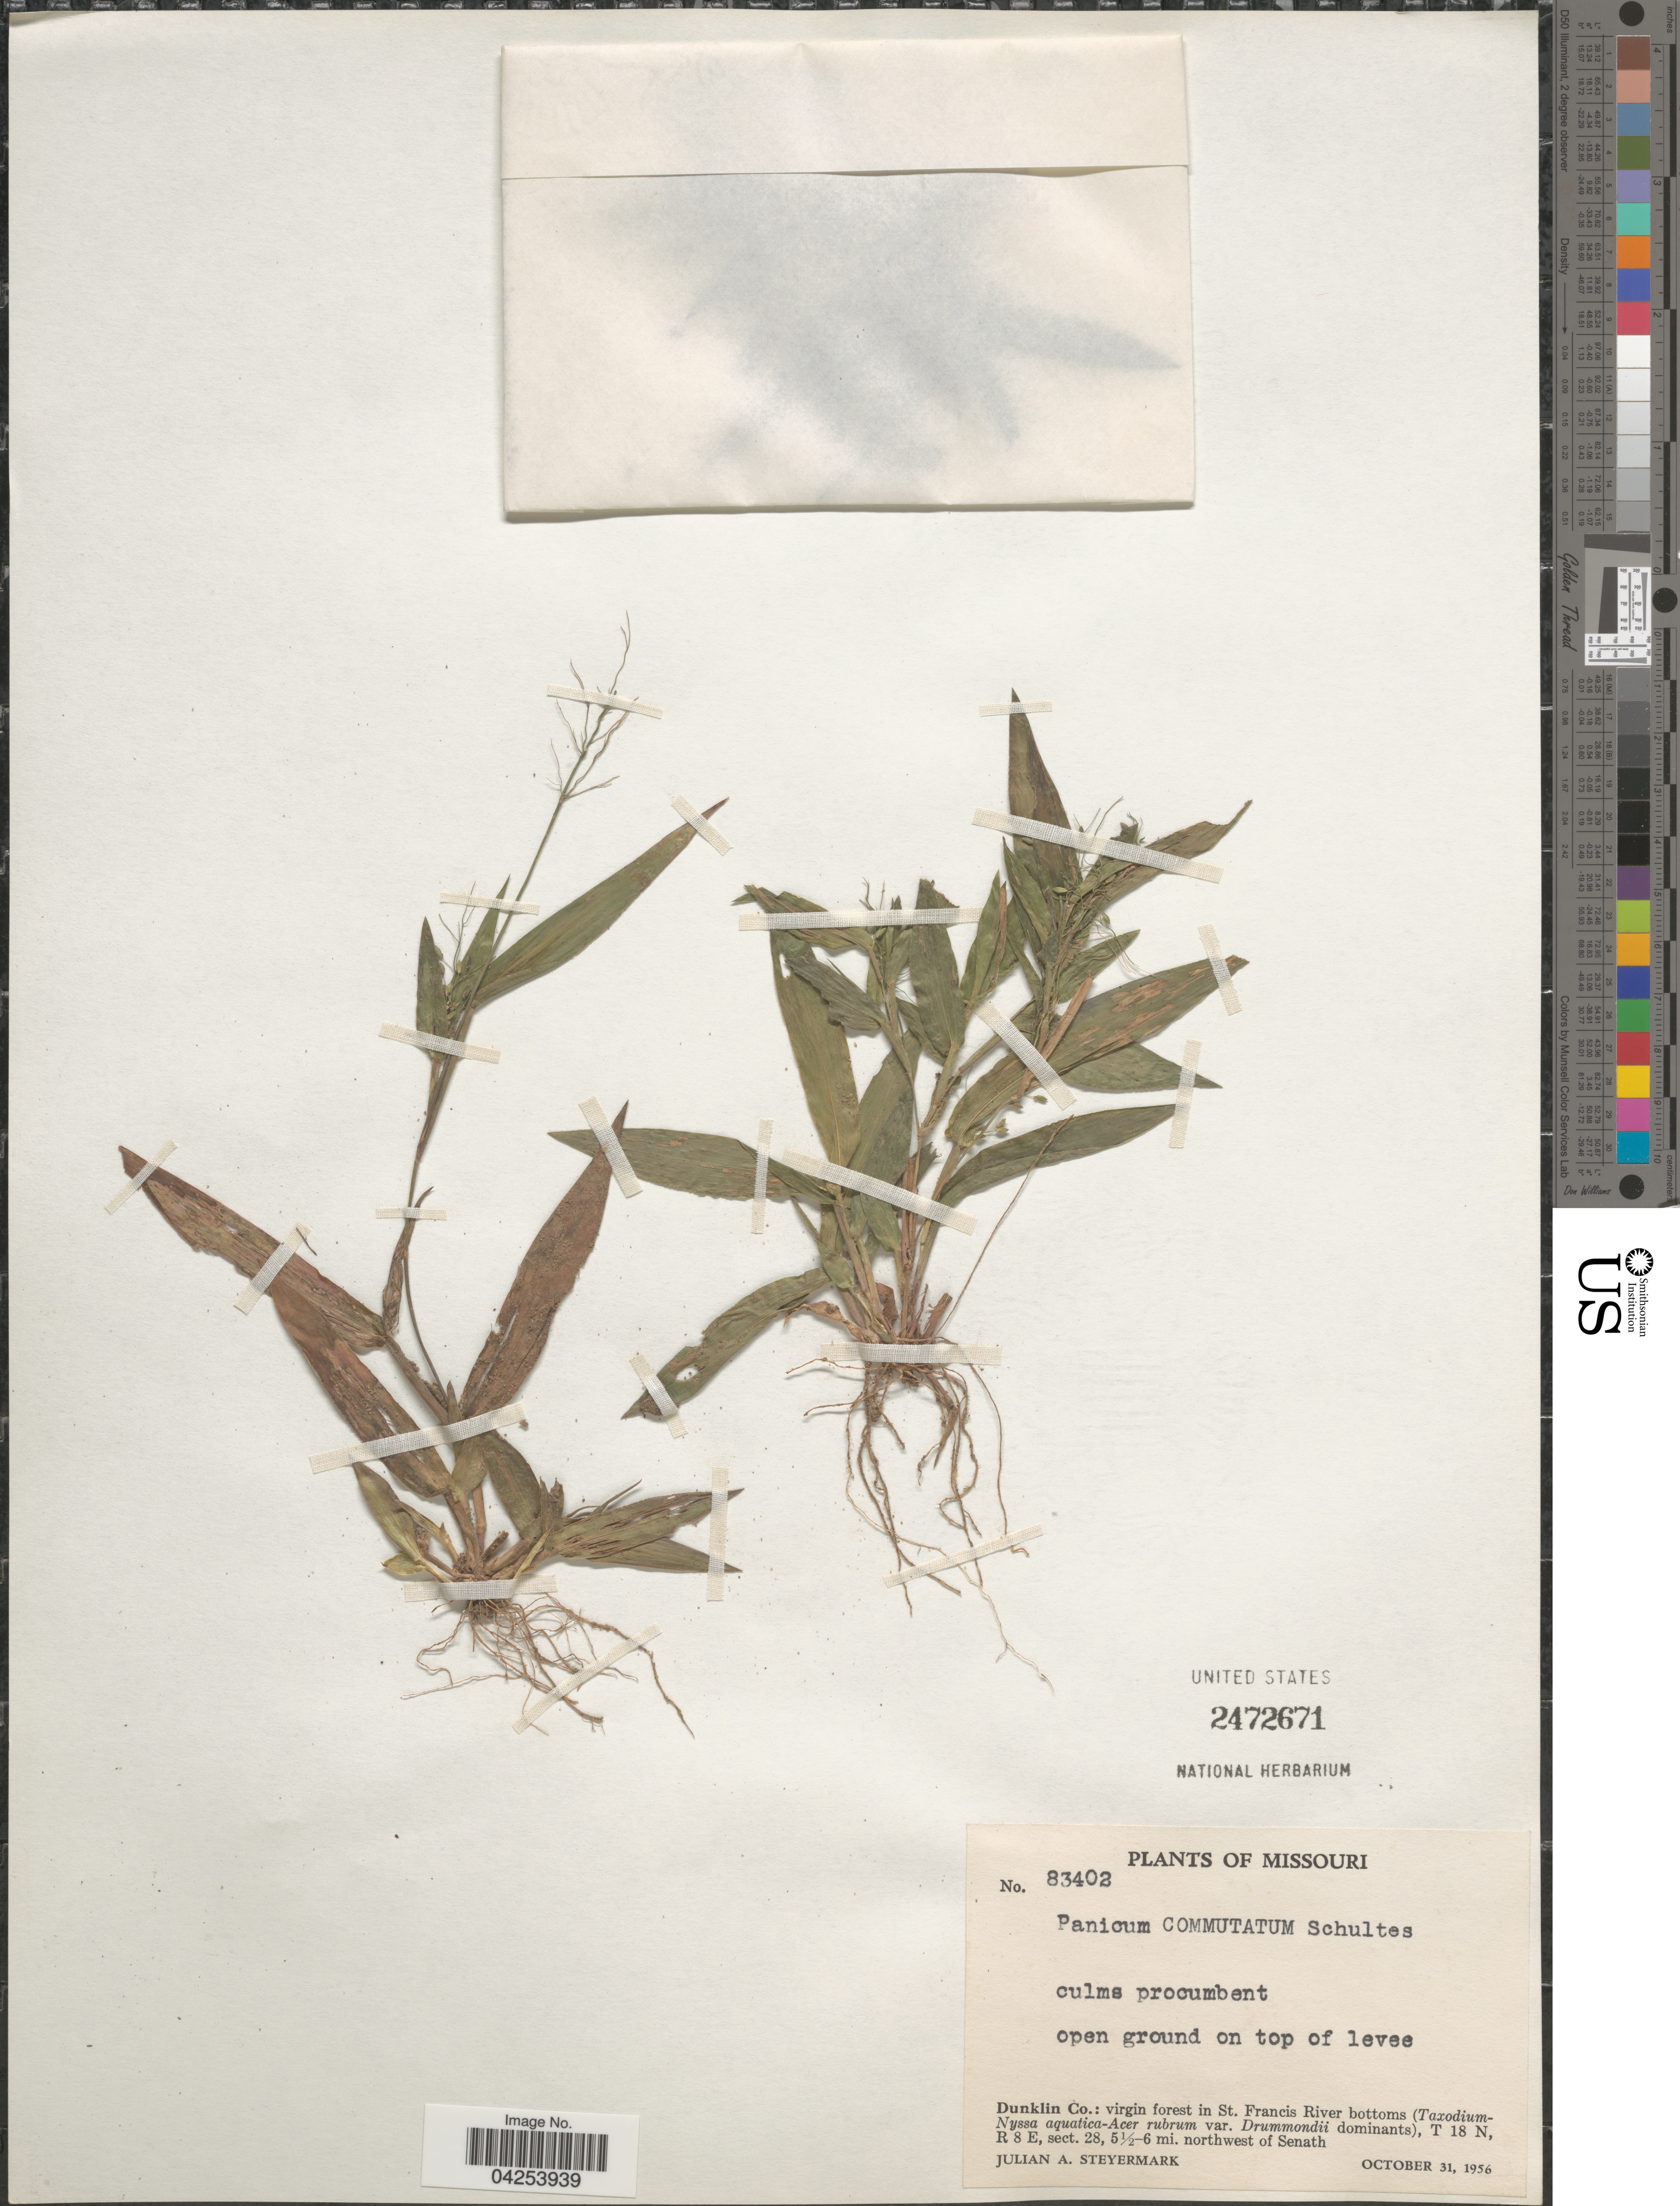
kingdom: Plantae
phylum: Tracheophyta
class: Liliopsida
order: Poales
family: Poaceae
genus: Dichanthelium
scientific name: Dichanthelium commutatum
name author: (Schult.) Gould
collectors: J. Steyermark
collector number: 83402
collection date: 1956-10-31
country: United States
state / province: Missouri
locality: Dunklin Co.: virgin forest in St. Francis River bottoms, T18 N, R 8 E, sect. 28, 5½-6 mi. northwest of Senath.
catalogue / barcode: US 2472671